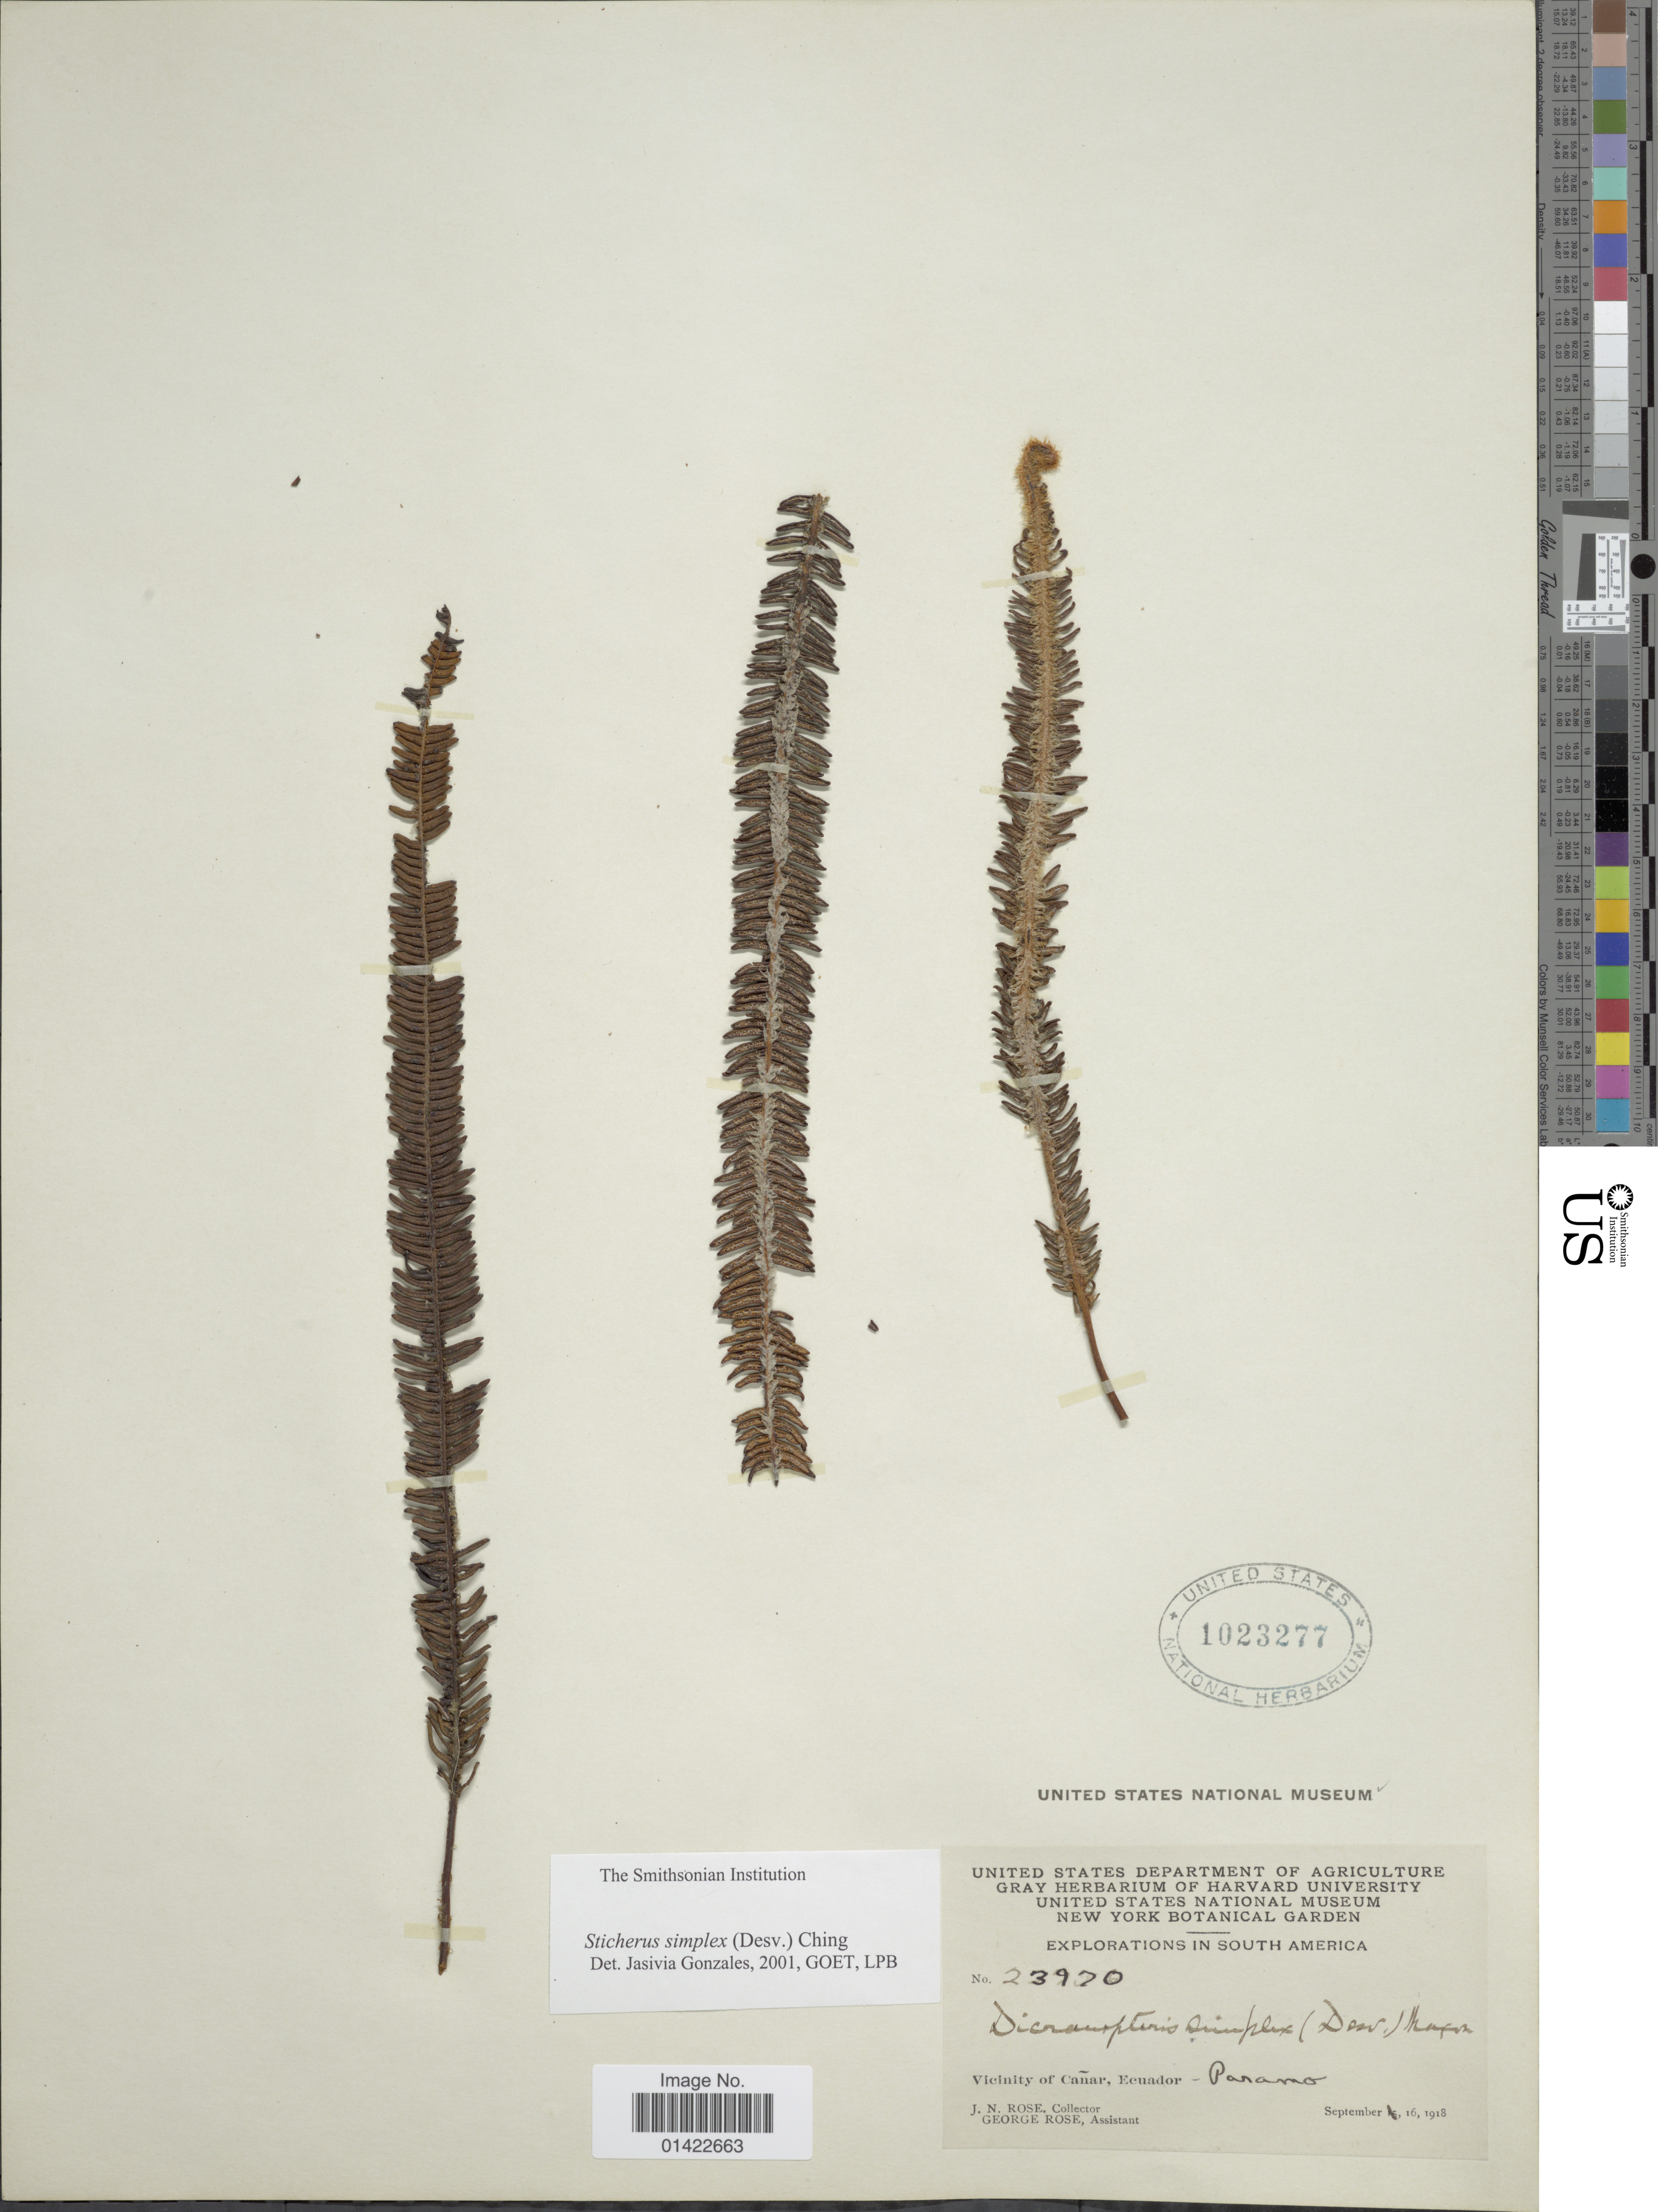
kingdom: Plantae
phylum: Tracheophyta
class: Polypodiopsida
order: Gleicheniales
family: Gleicheniaceae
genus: Sticherus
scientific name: Sticherus simplex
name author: (Desv.) Ching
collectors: J. N. Rose & G. Rose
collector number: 23970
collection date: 1918-09-16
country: Ecuador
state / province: Cañar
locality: Vicinity of Cañar-Paramo.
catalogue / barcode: US 1023277